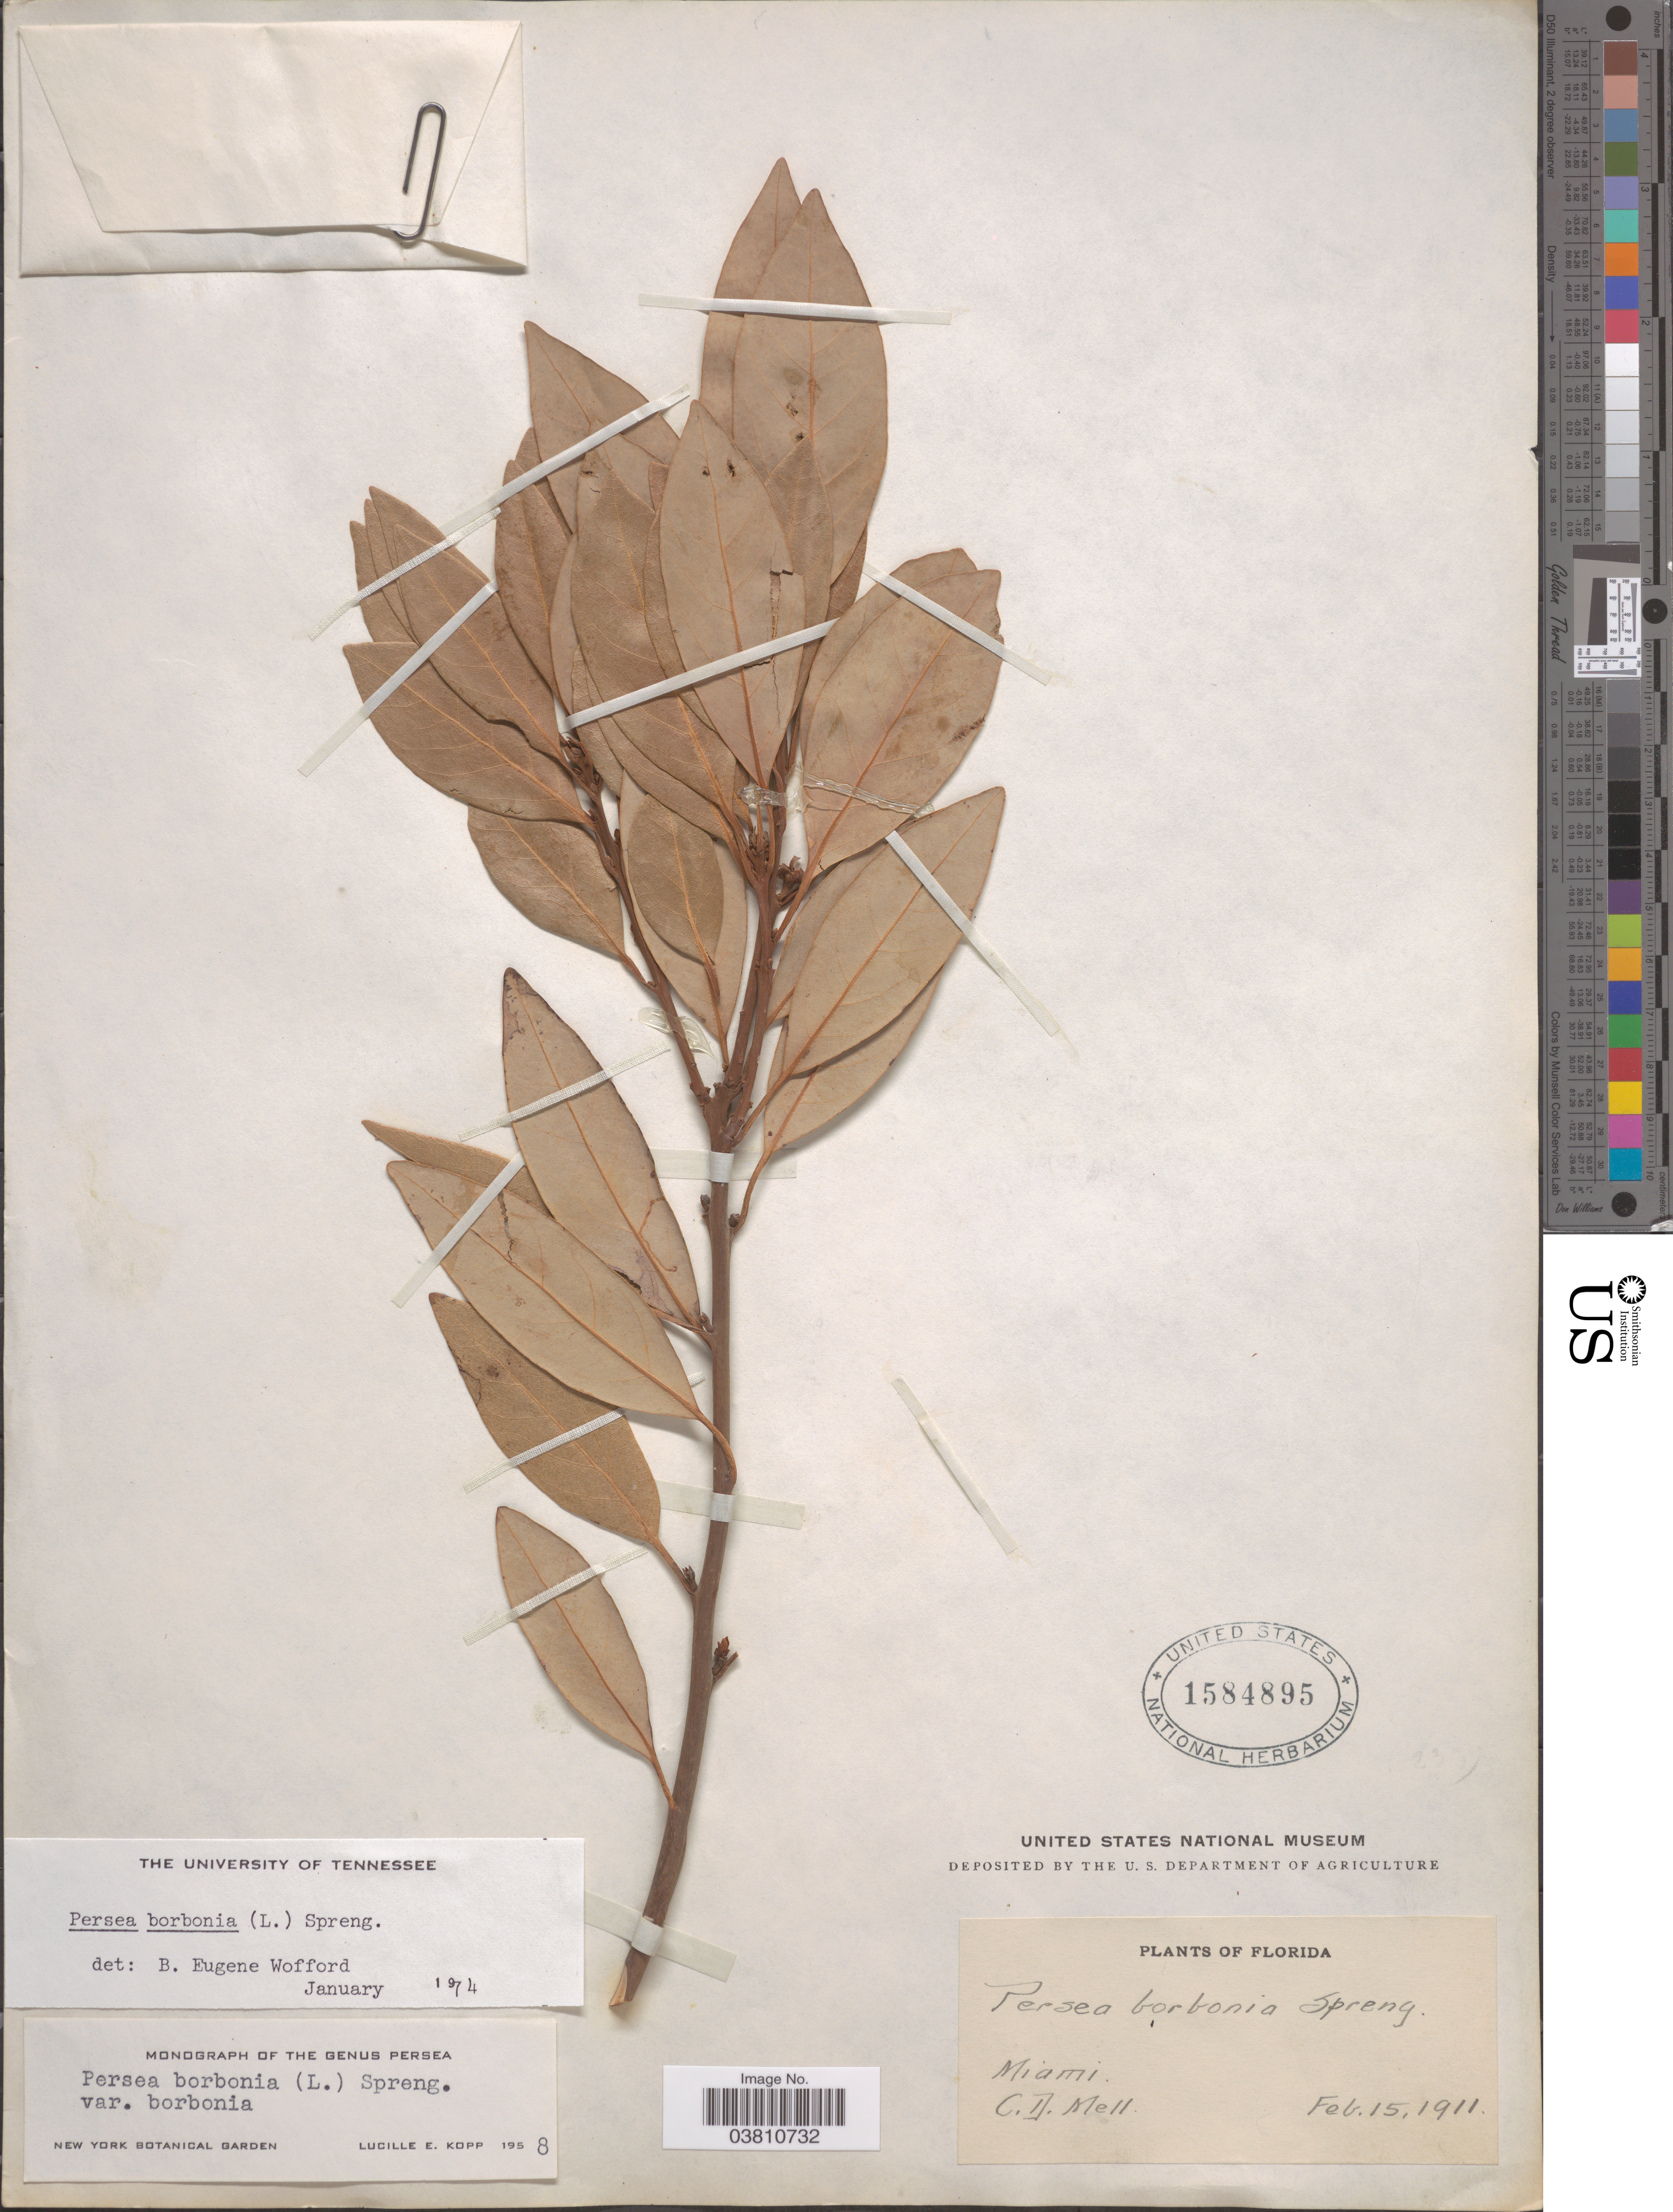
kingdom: Plantae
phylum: Tracheophyta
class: Magnoliopsida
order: Laurales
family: Lauraceae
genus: Persea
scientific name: Persea borbonia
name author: (L.) Spreng.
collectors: C. D. Mell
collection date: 1911-02-15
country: United States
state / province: Florida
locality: Miami.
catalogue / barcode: US 1584895